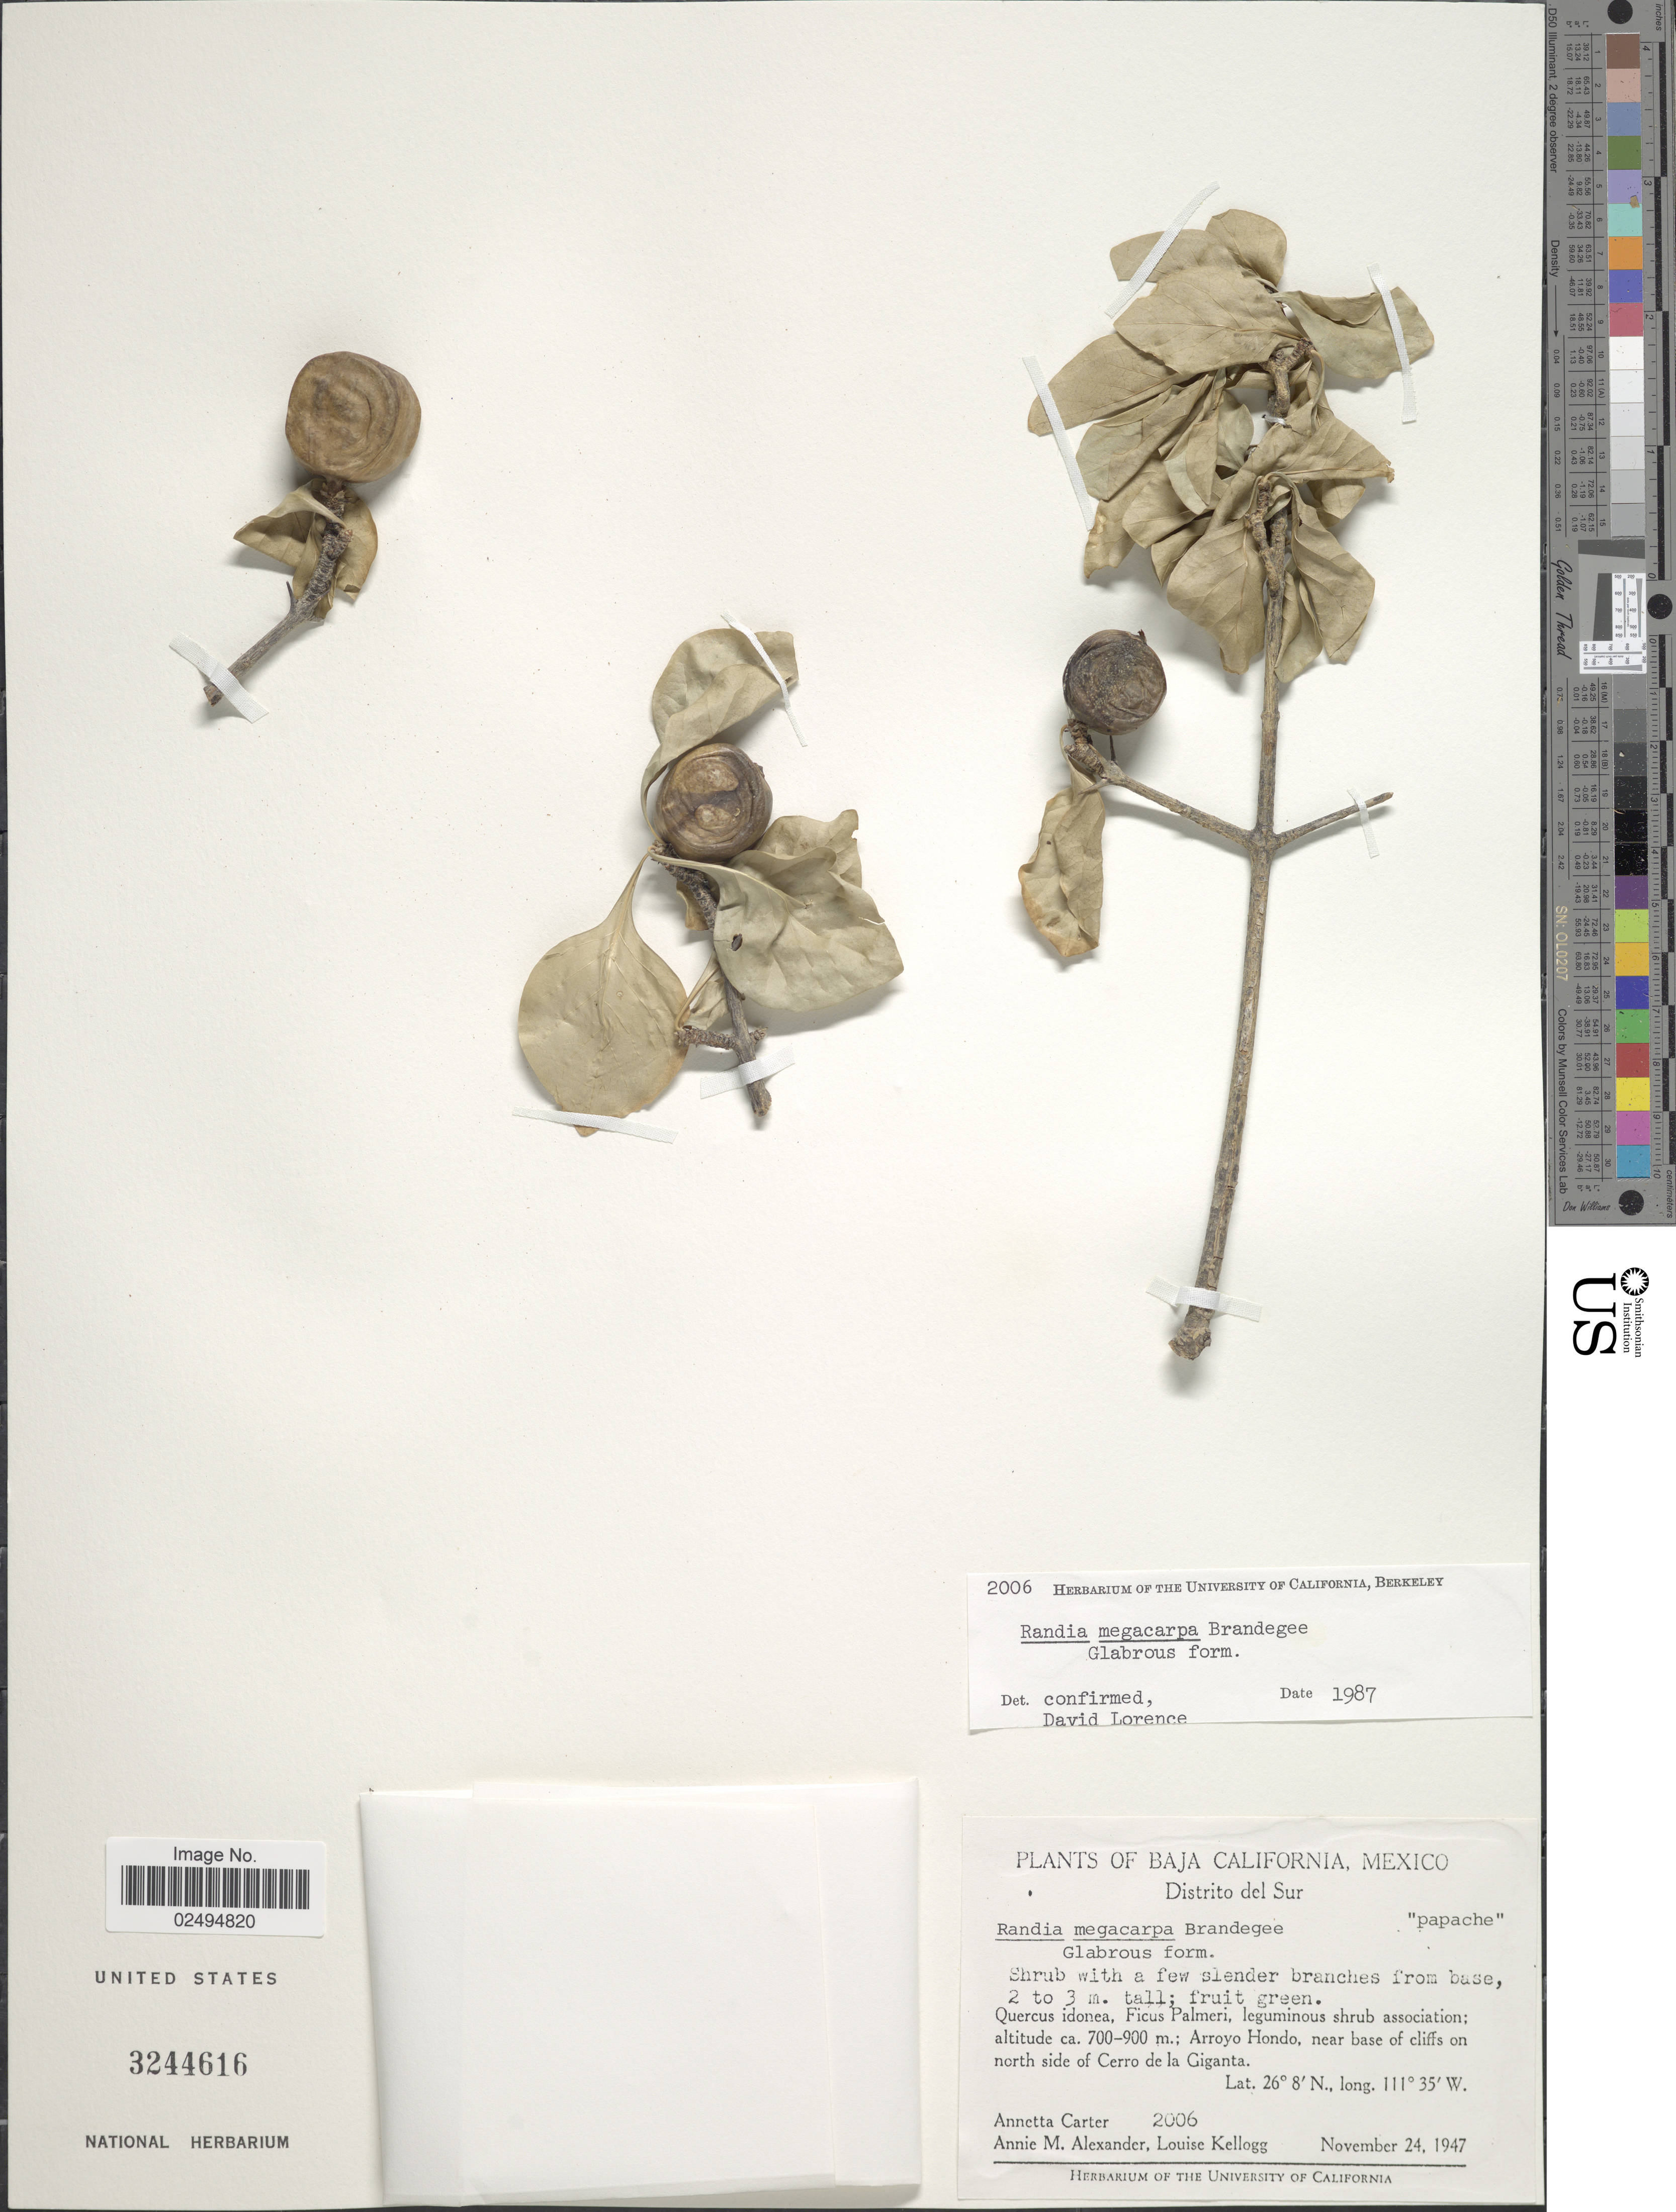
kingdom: Plantae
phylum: Tracheophyta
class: Magnoliopsida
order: Gentianales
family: Rubiaceae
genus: Randia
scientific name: Randia megacarpa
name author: Brandegee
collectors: A. Carter, A. M. Alexander & L. Kellog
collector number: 2006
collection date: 1947-11-24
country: Mexico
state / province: Baja California Sur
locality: Distrito del Sur, Quercus idonea, Ficus Palmeri, Arroyo Hondo, near base of cliffs on north side of Cerro de la Giganta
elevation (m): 700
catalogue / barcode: US 3244616